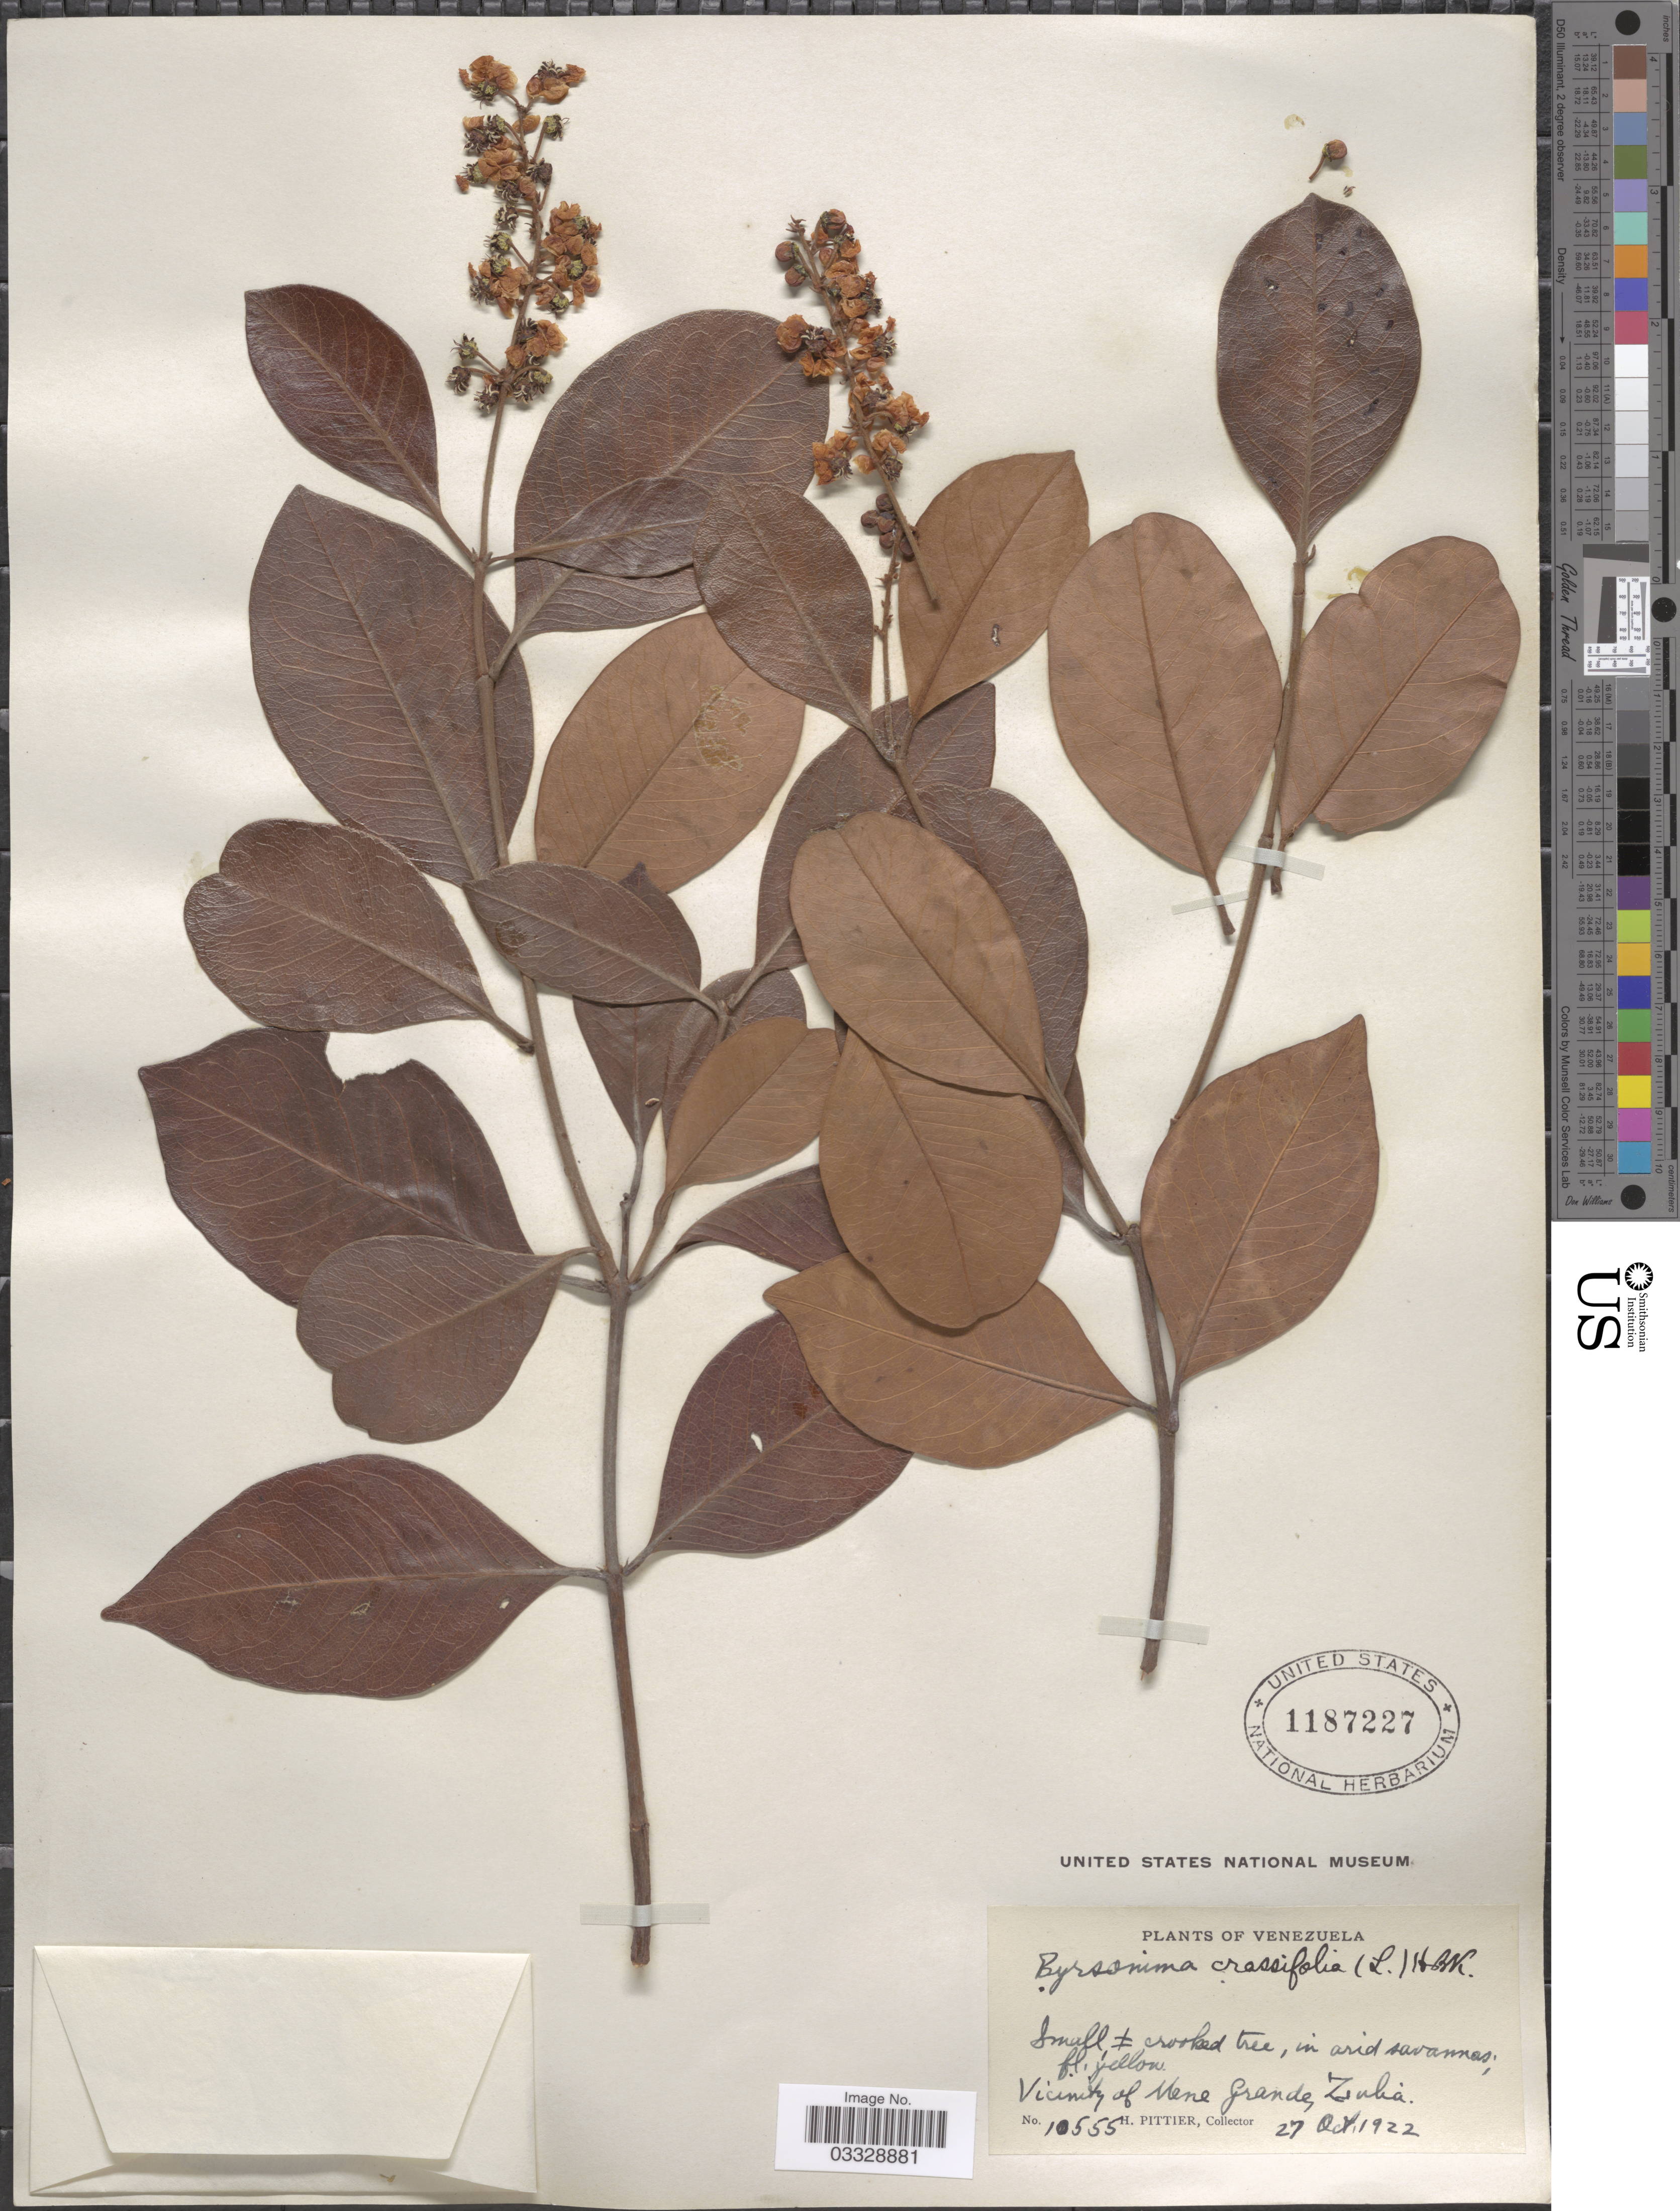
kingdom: Plantae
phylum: Tracheophyta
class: Magnoliopsida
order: Malpighiales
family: Malpighiaceae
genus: Byrsonima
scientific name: Byrsonima crassifolia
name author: (L.) Kunth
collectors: H. F. Pittier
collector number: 10555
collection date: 1922-10-27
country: Venezuela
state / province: Zulia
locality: Vicinity of Mene Grande.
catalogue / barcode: US 1187227